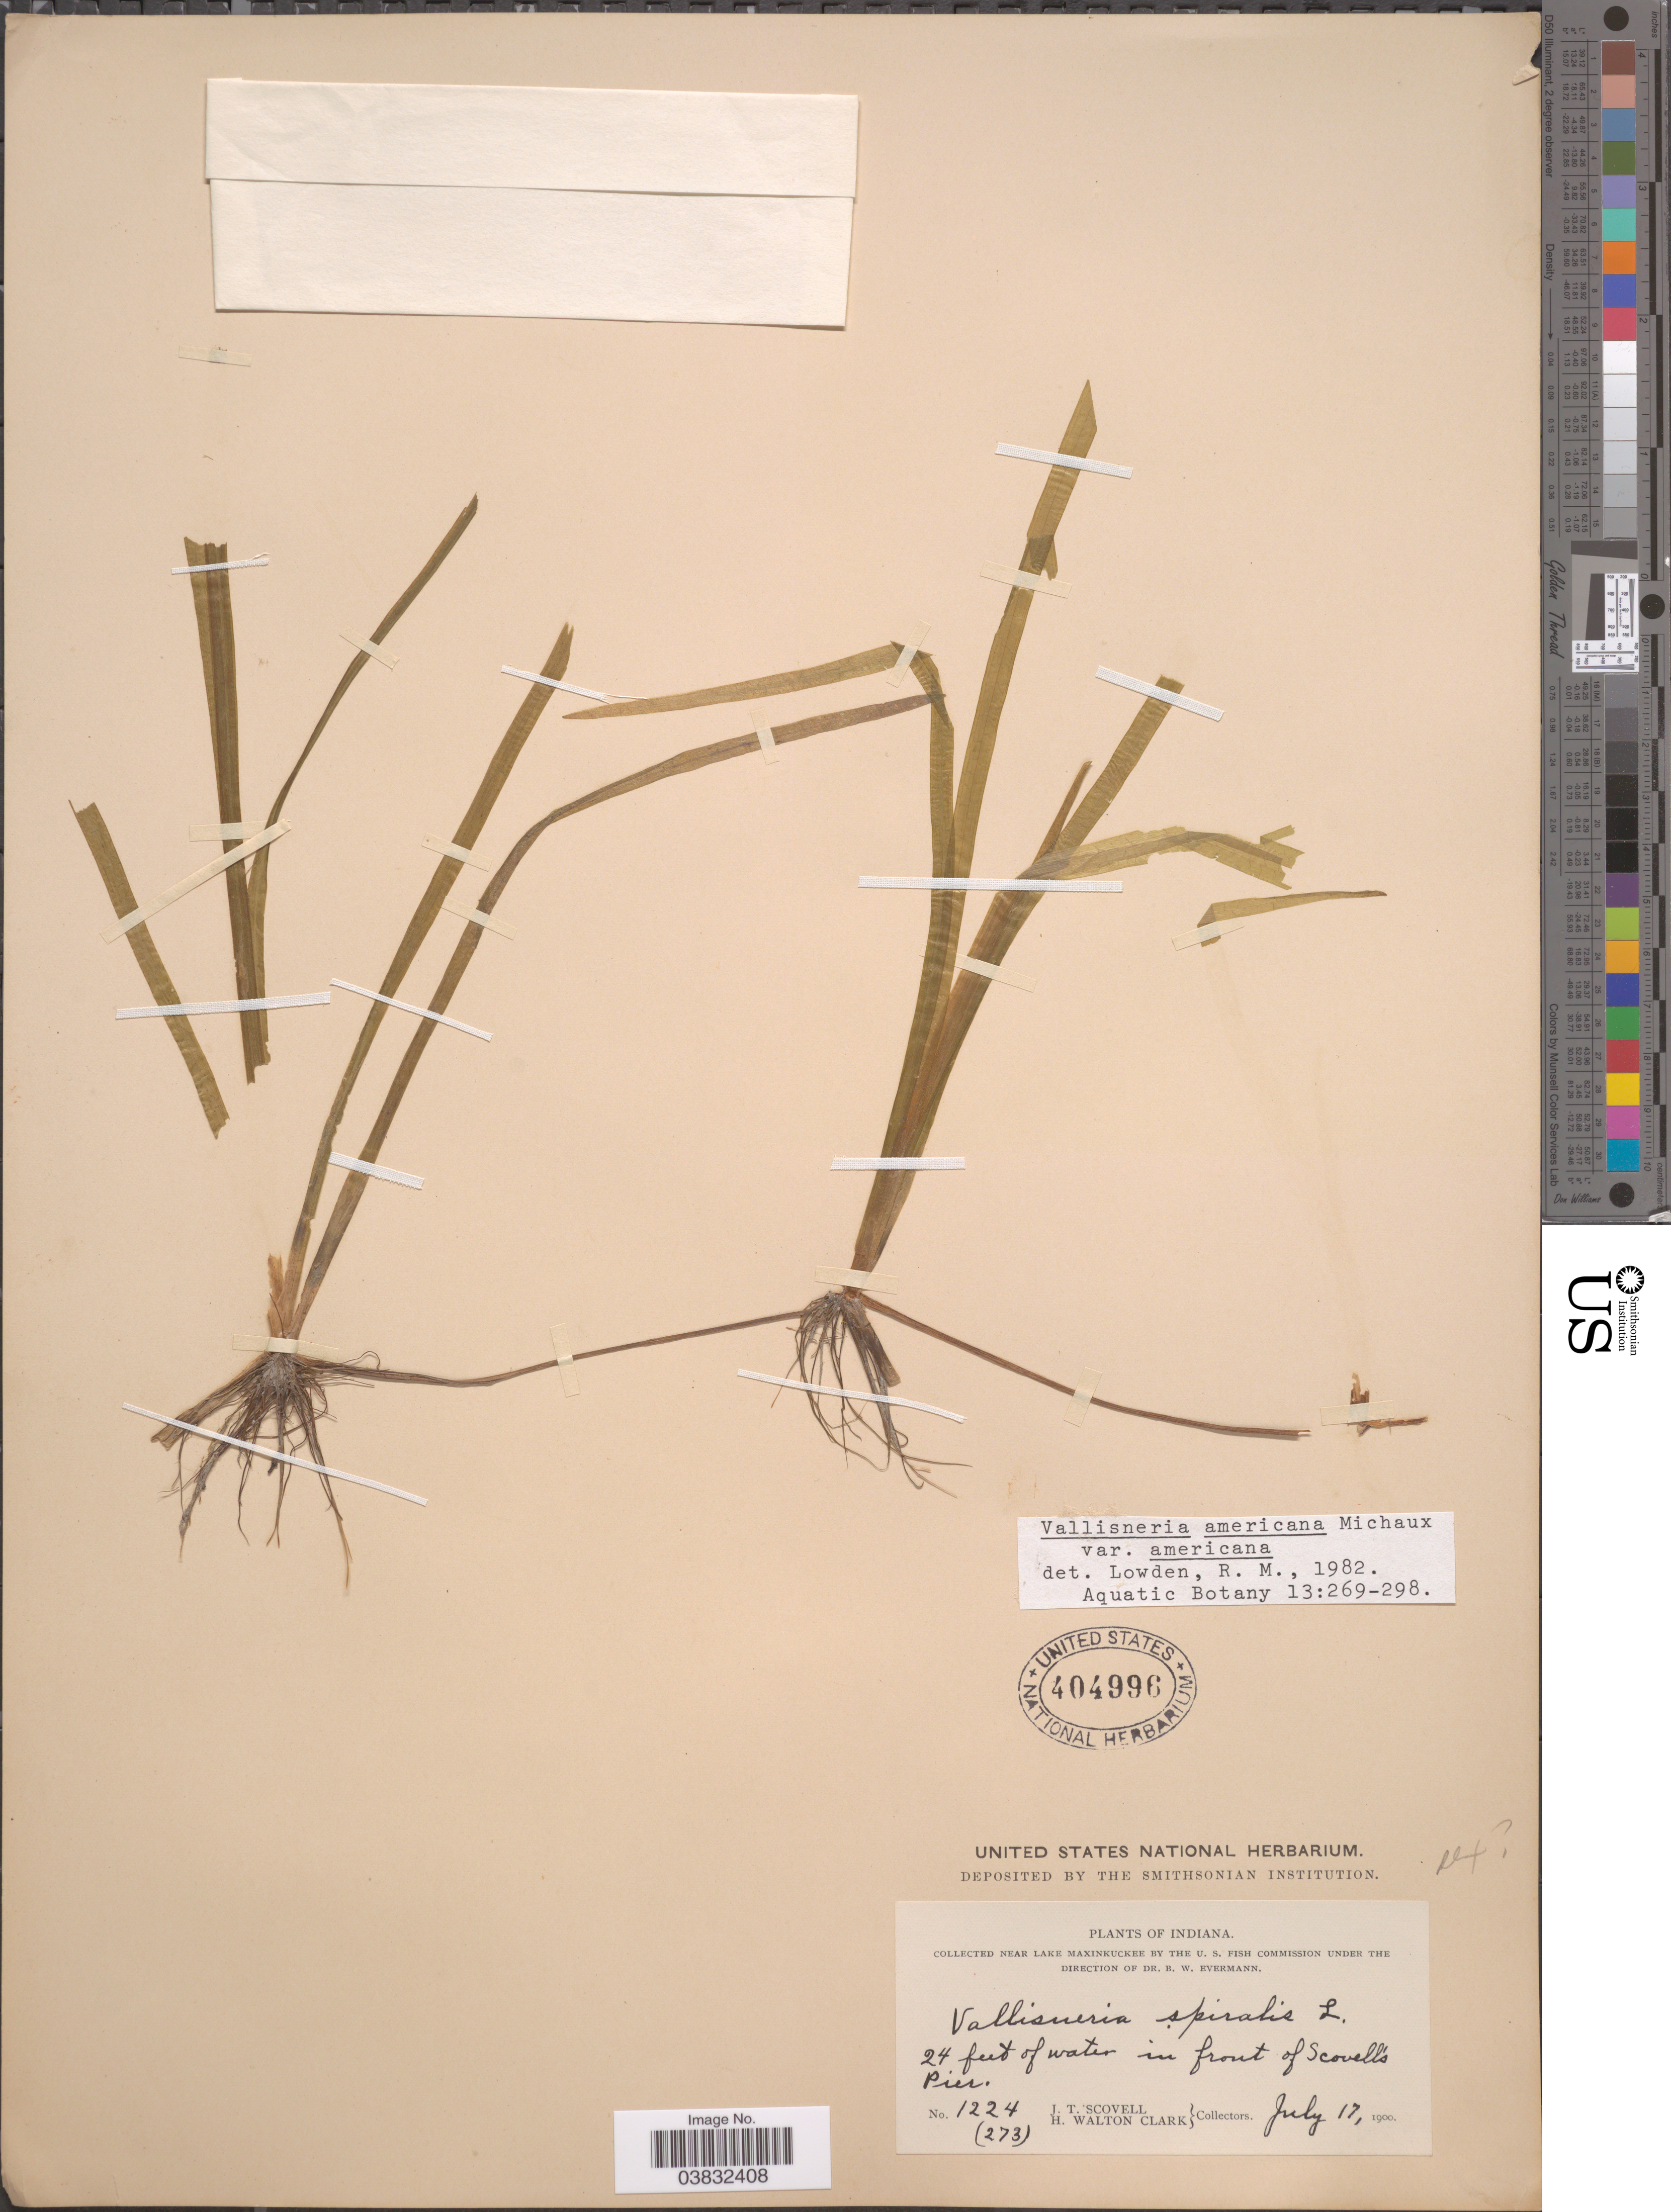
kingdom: Plantae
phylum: Tracheophyta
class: Liliopsida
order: Alismatales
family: Hydrocharitaceae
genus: Vallisneria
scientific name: Vallisneria americana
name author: Michx.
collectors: J. T. Scovell & H. W. Clark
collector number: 1224(273)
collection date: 1900-07-17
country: United States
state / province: Indiana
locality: Near Lake Maxinkuckee. 24 feet of water in front of Scovell's Pier.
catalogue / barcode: US 404996